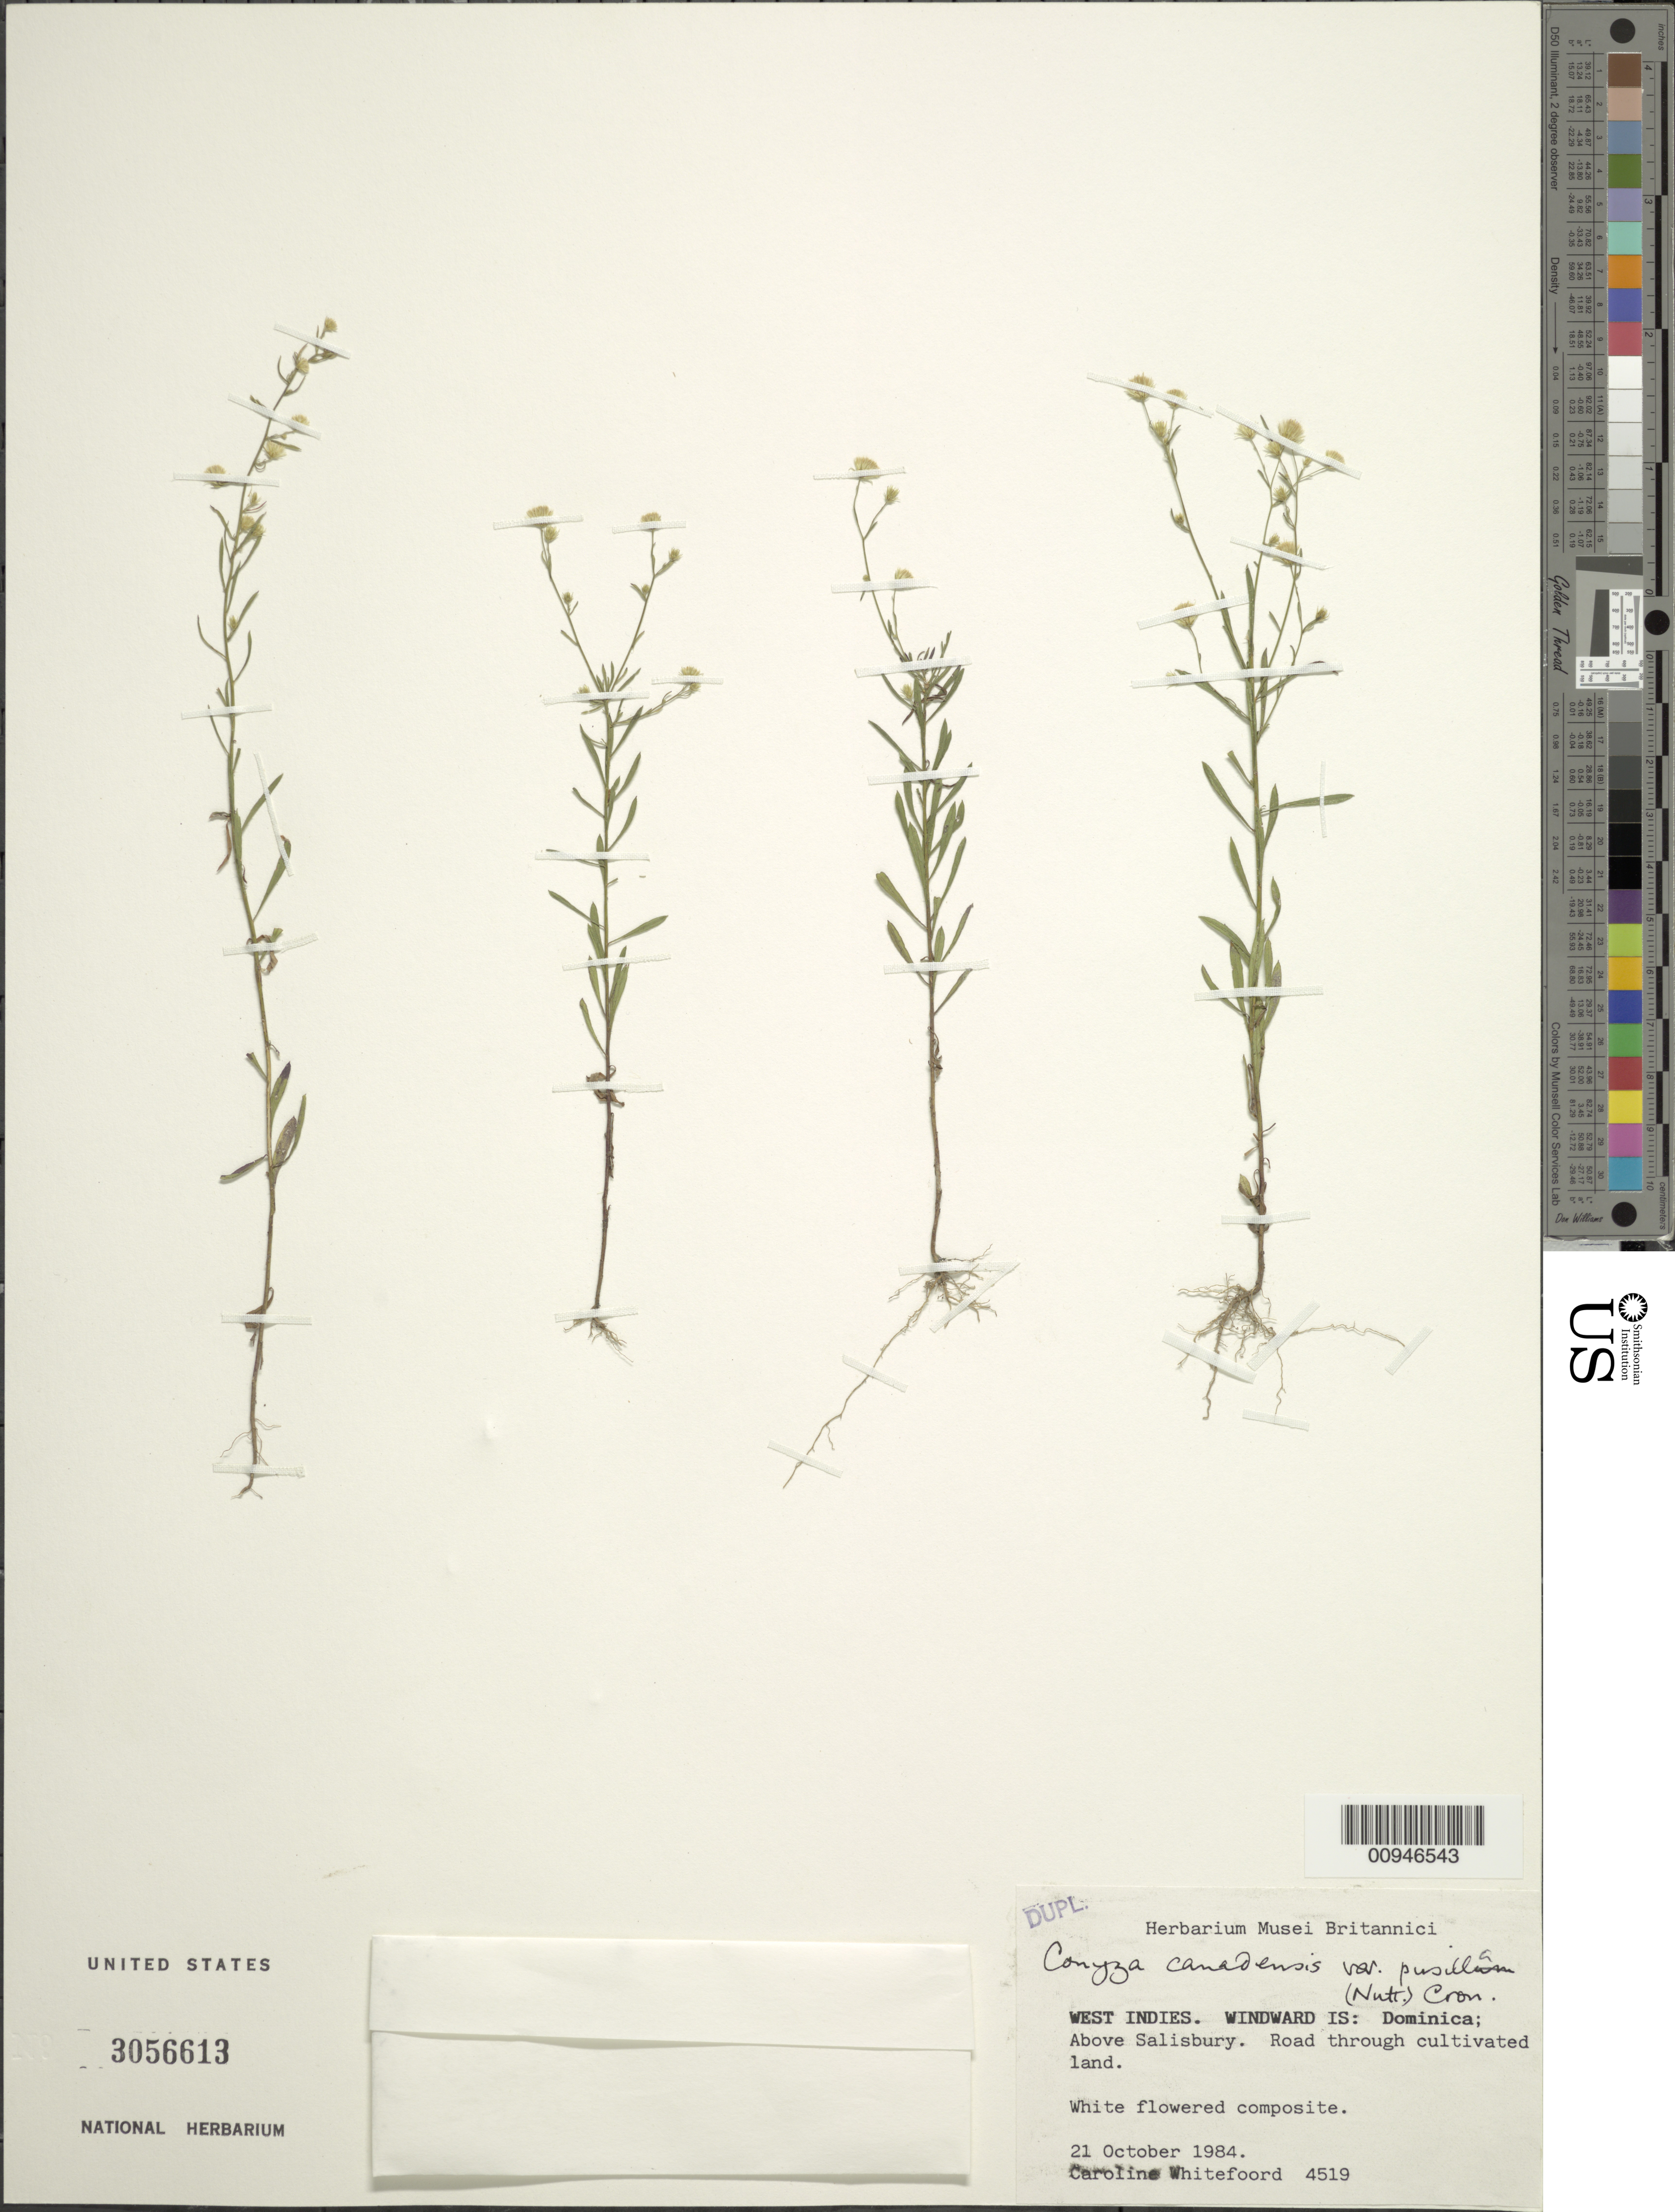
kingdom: Plantae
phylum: Tracheophyta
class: Magnoliopsida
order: Asterales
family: Asteraceae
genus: Conyza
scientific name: Conyza canadensis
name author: (L.) Cronq.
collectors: C. Whitefoord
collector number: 4519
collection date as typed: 21 Oct 1984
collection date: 1984-10-21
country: Dominica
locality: Above Salisbury, road through cultivated land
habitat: Cultivated land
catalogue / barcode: US 3056613